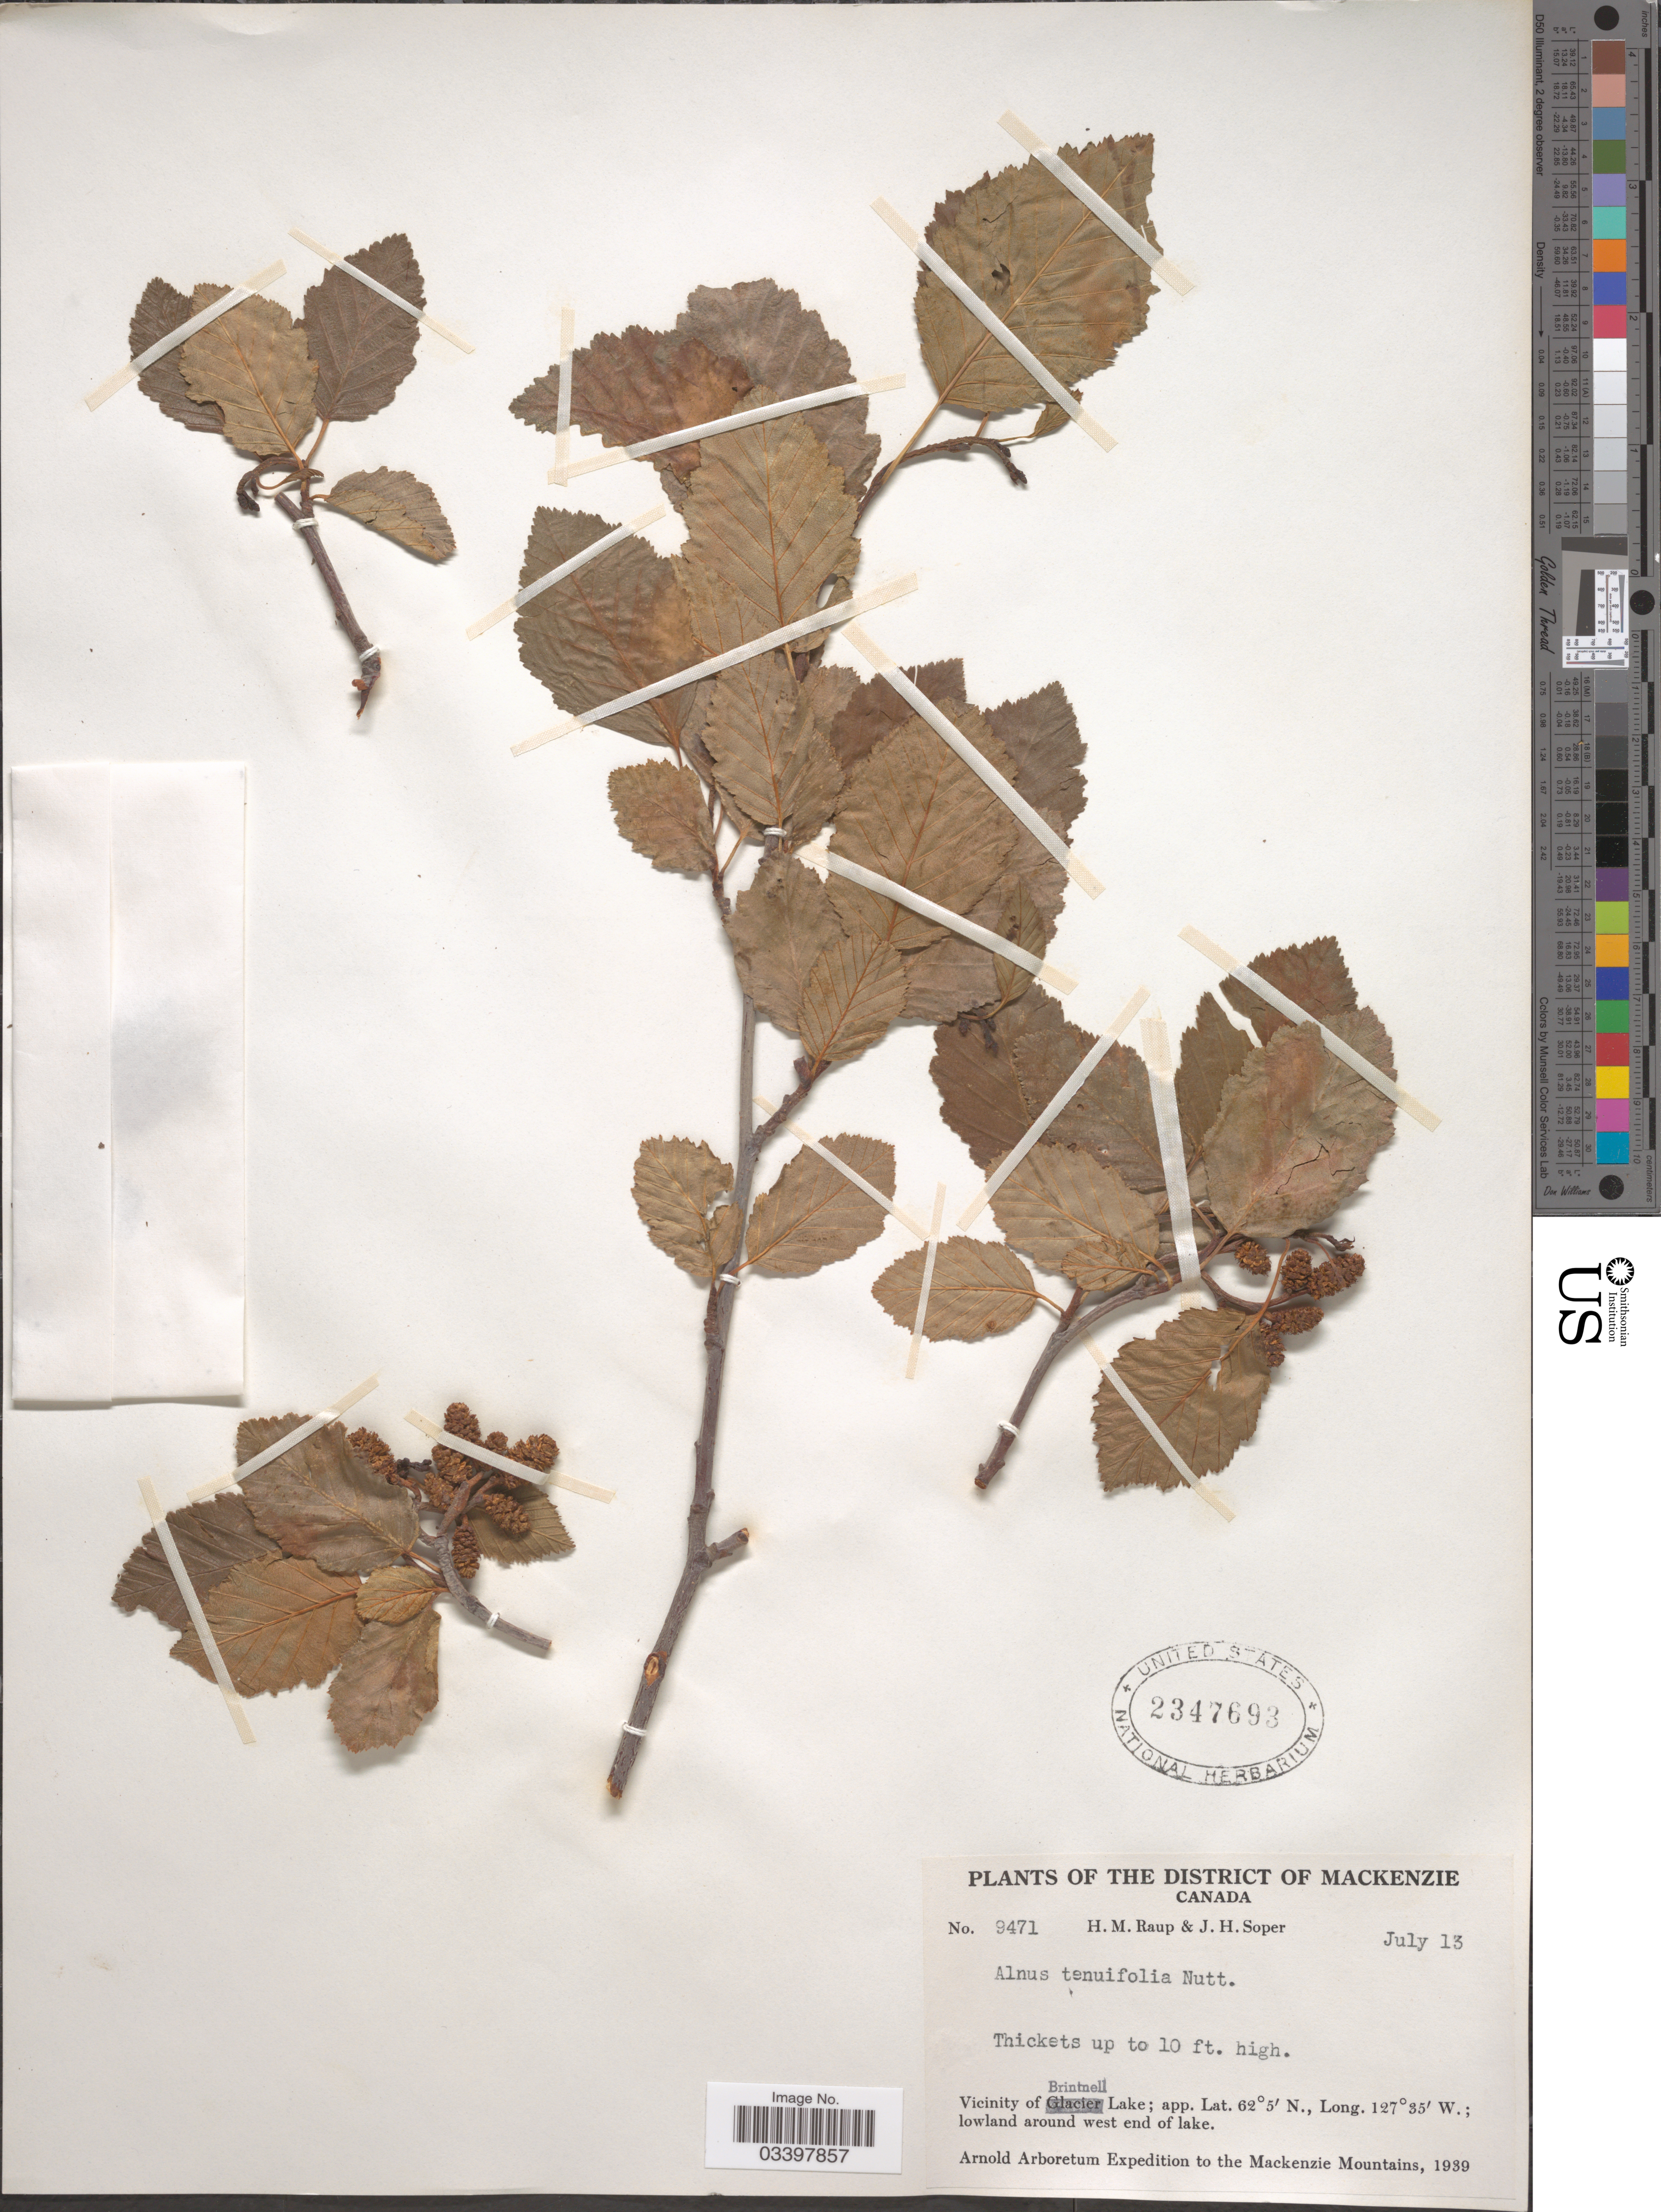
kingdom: Plantae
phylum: Tracheophyta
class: Magnoliopsida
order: Fagales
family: Betulaceae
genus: Alnus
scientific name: Alnus incana subsp. tenuifolia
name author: (Nutt.) Breitung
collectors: H. Raup & J. H. Soper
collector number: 9471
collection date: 1939-07-13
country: Canada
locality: The District of Mackenzie. Vicinity of Brintnell Lake. Lowland around west end of lake. The Mackenzie Mountains.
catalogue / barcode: US 2347693